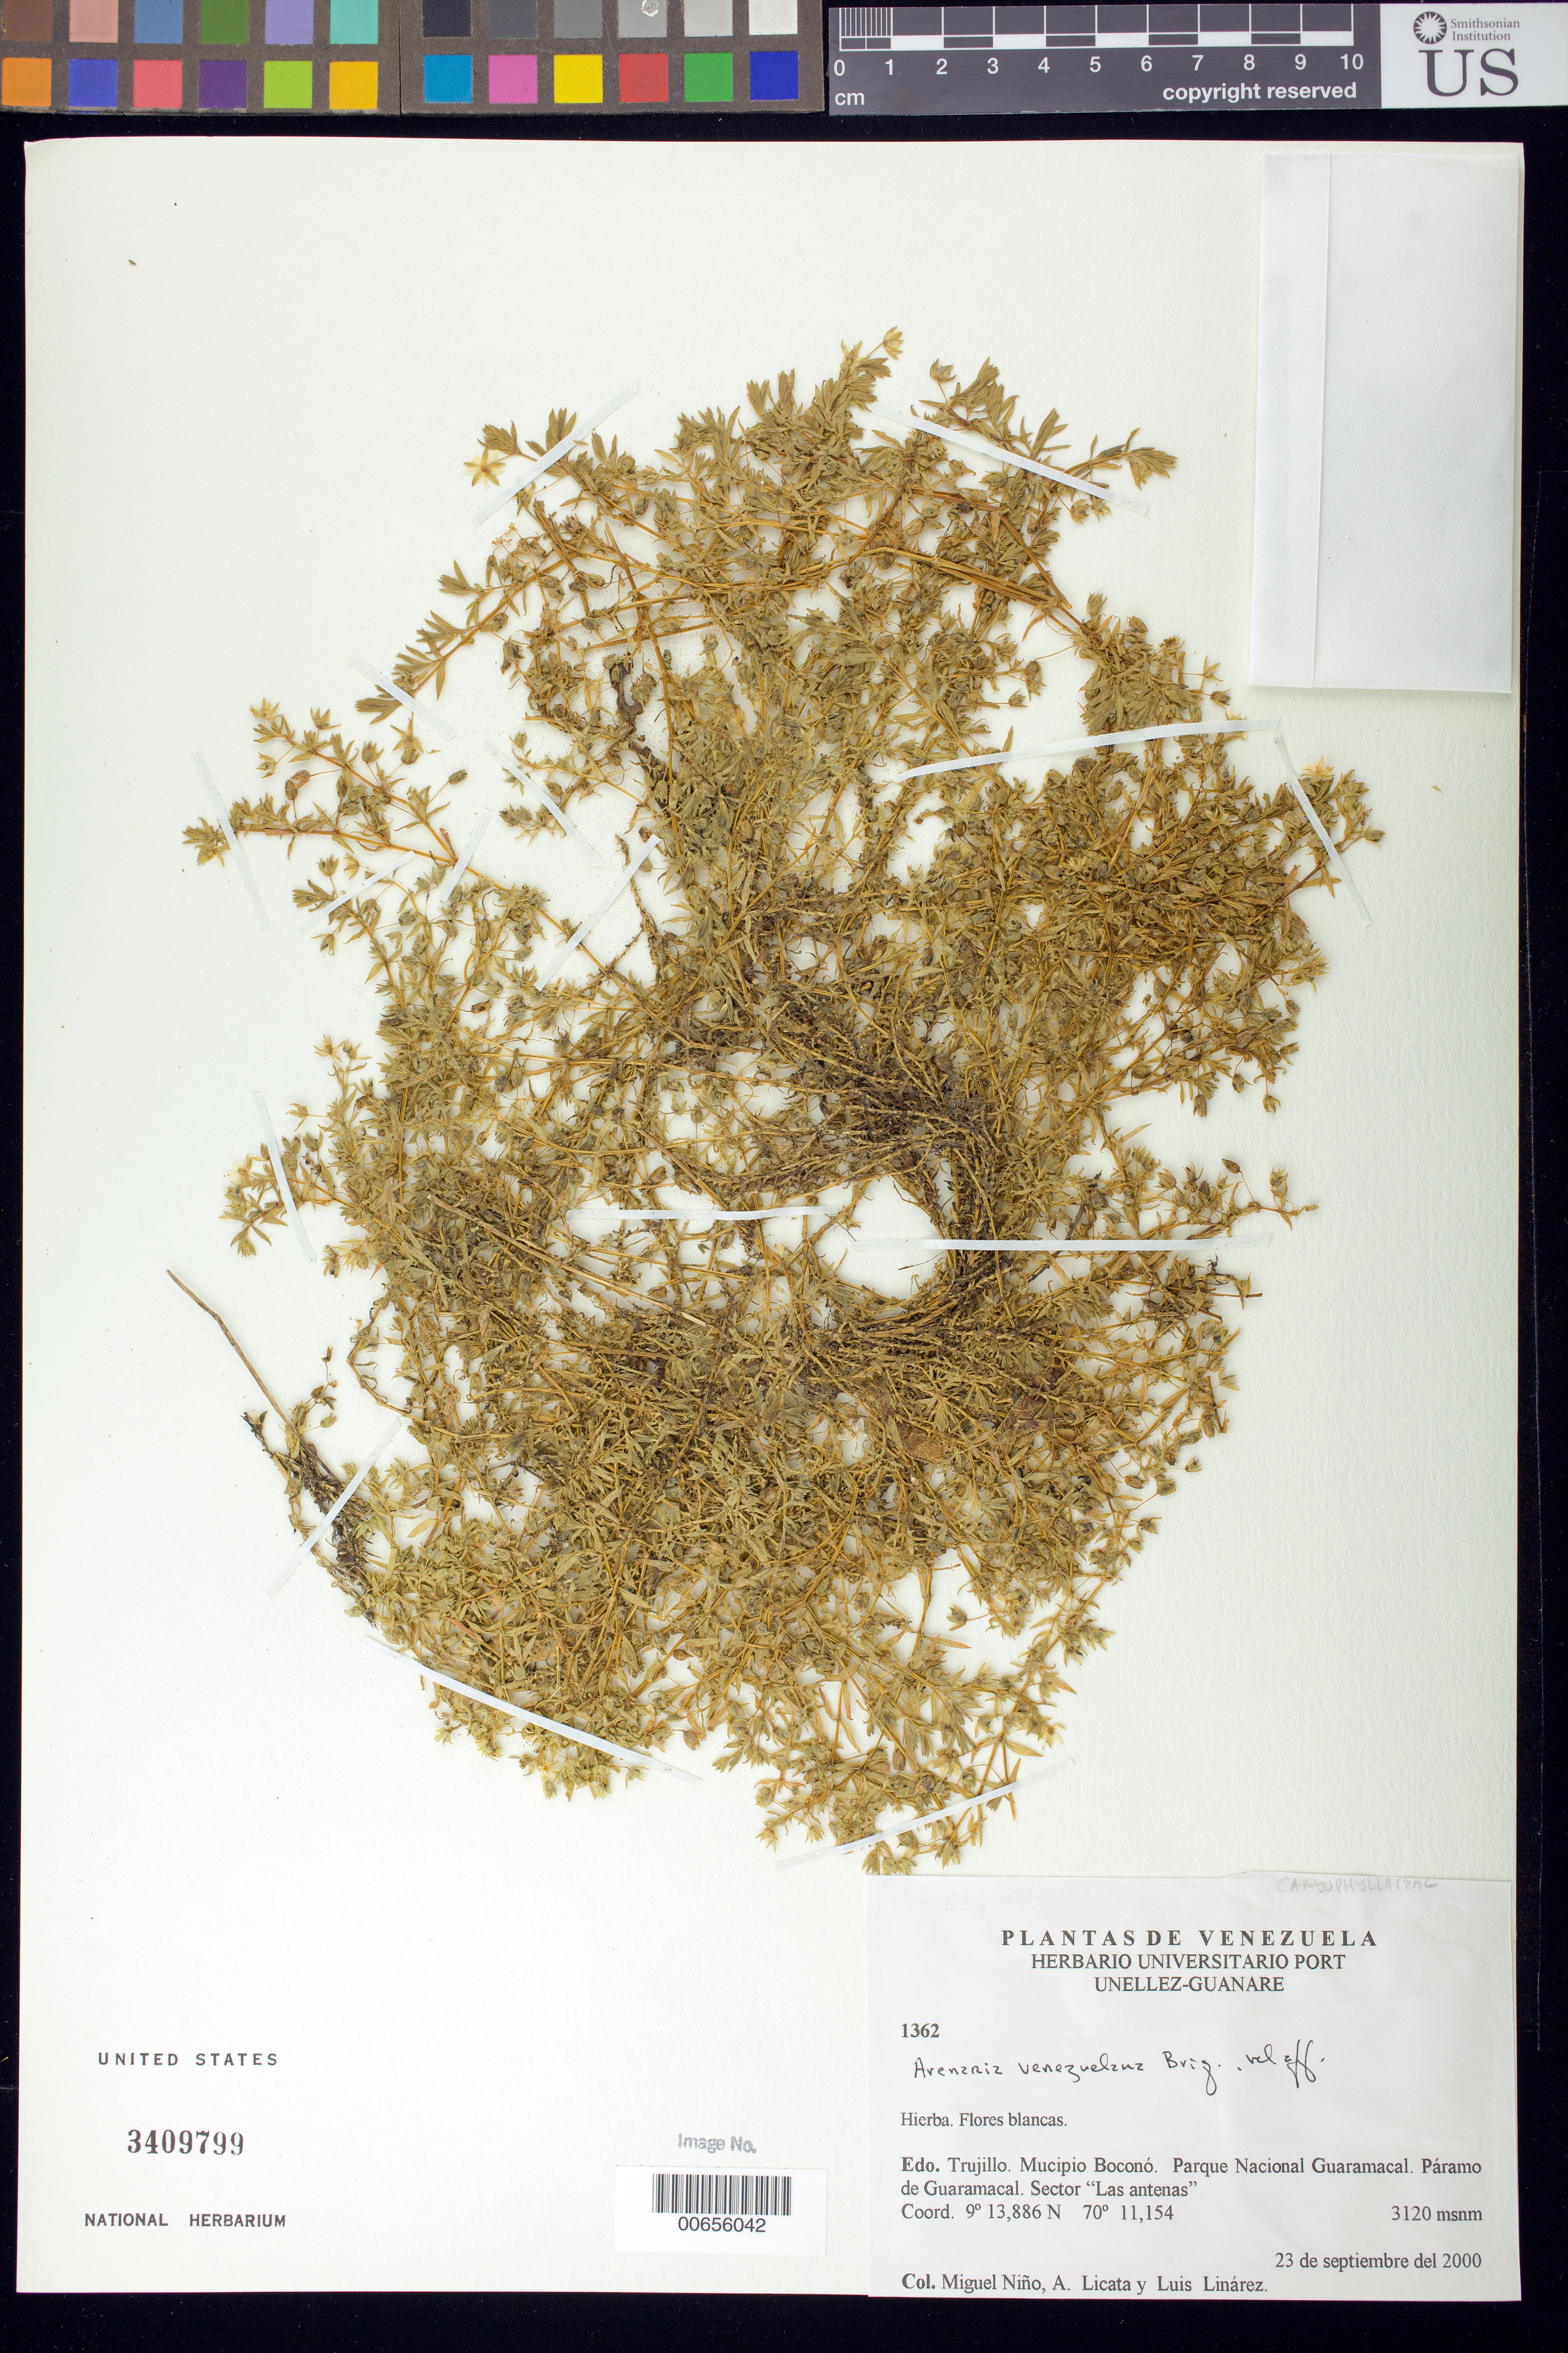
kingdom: Plantae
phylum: Tracheophyta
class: Magnoliopsida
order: Caryophyllales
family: Caryophyllaceae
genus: Arenaria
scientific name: Arenaria venezuelana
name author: Briq.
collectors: S. M. Niño, A. Licata & L. Linárez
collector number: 1362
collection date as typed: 23 Sep 2000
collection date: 2000-09-23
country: Venezuela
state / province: Trujillo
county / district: Boconó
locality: Parque Nacional Guaramacal, Páramo de Guaramacal, sector "Las antenas"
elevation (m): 3120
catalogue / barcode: US 3409799